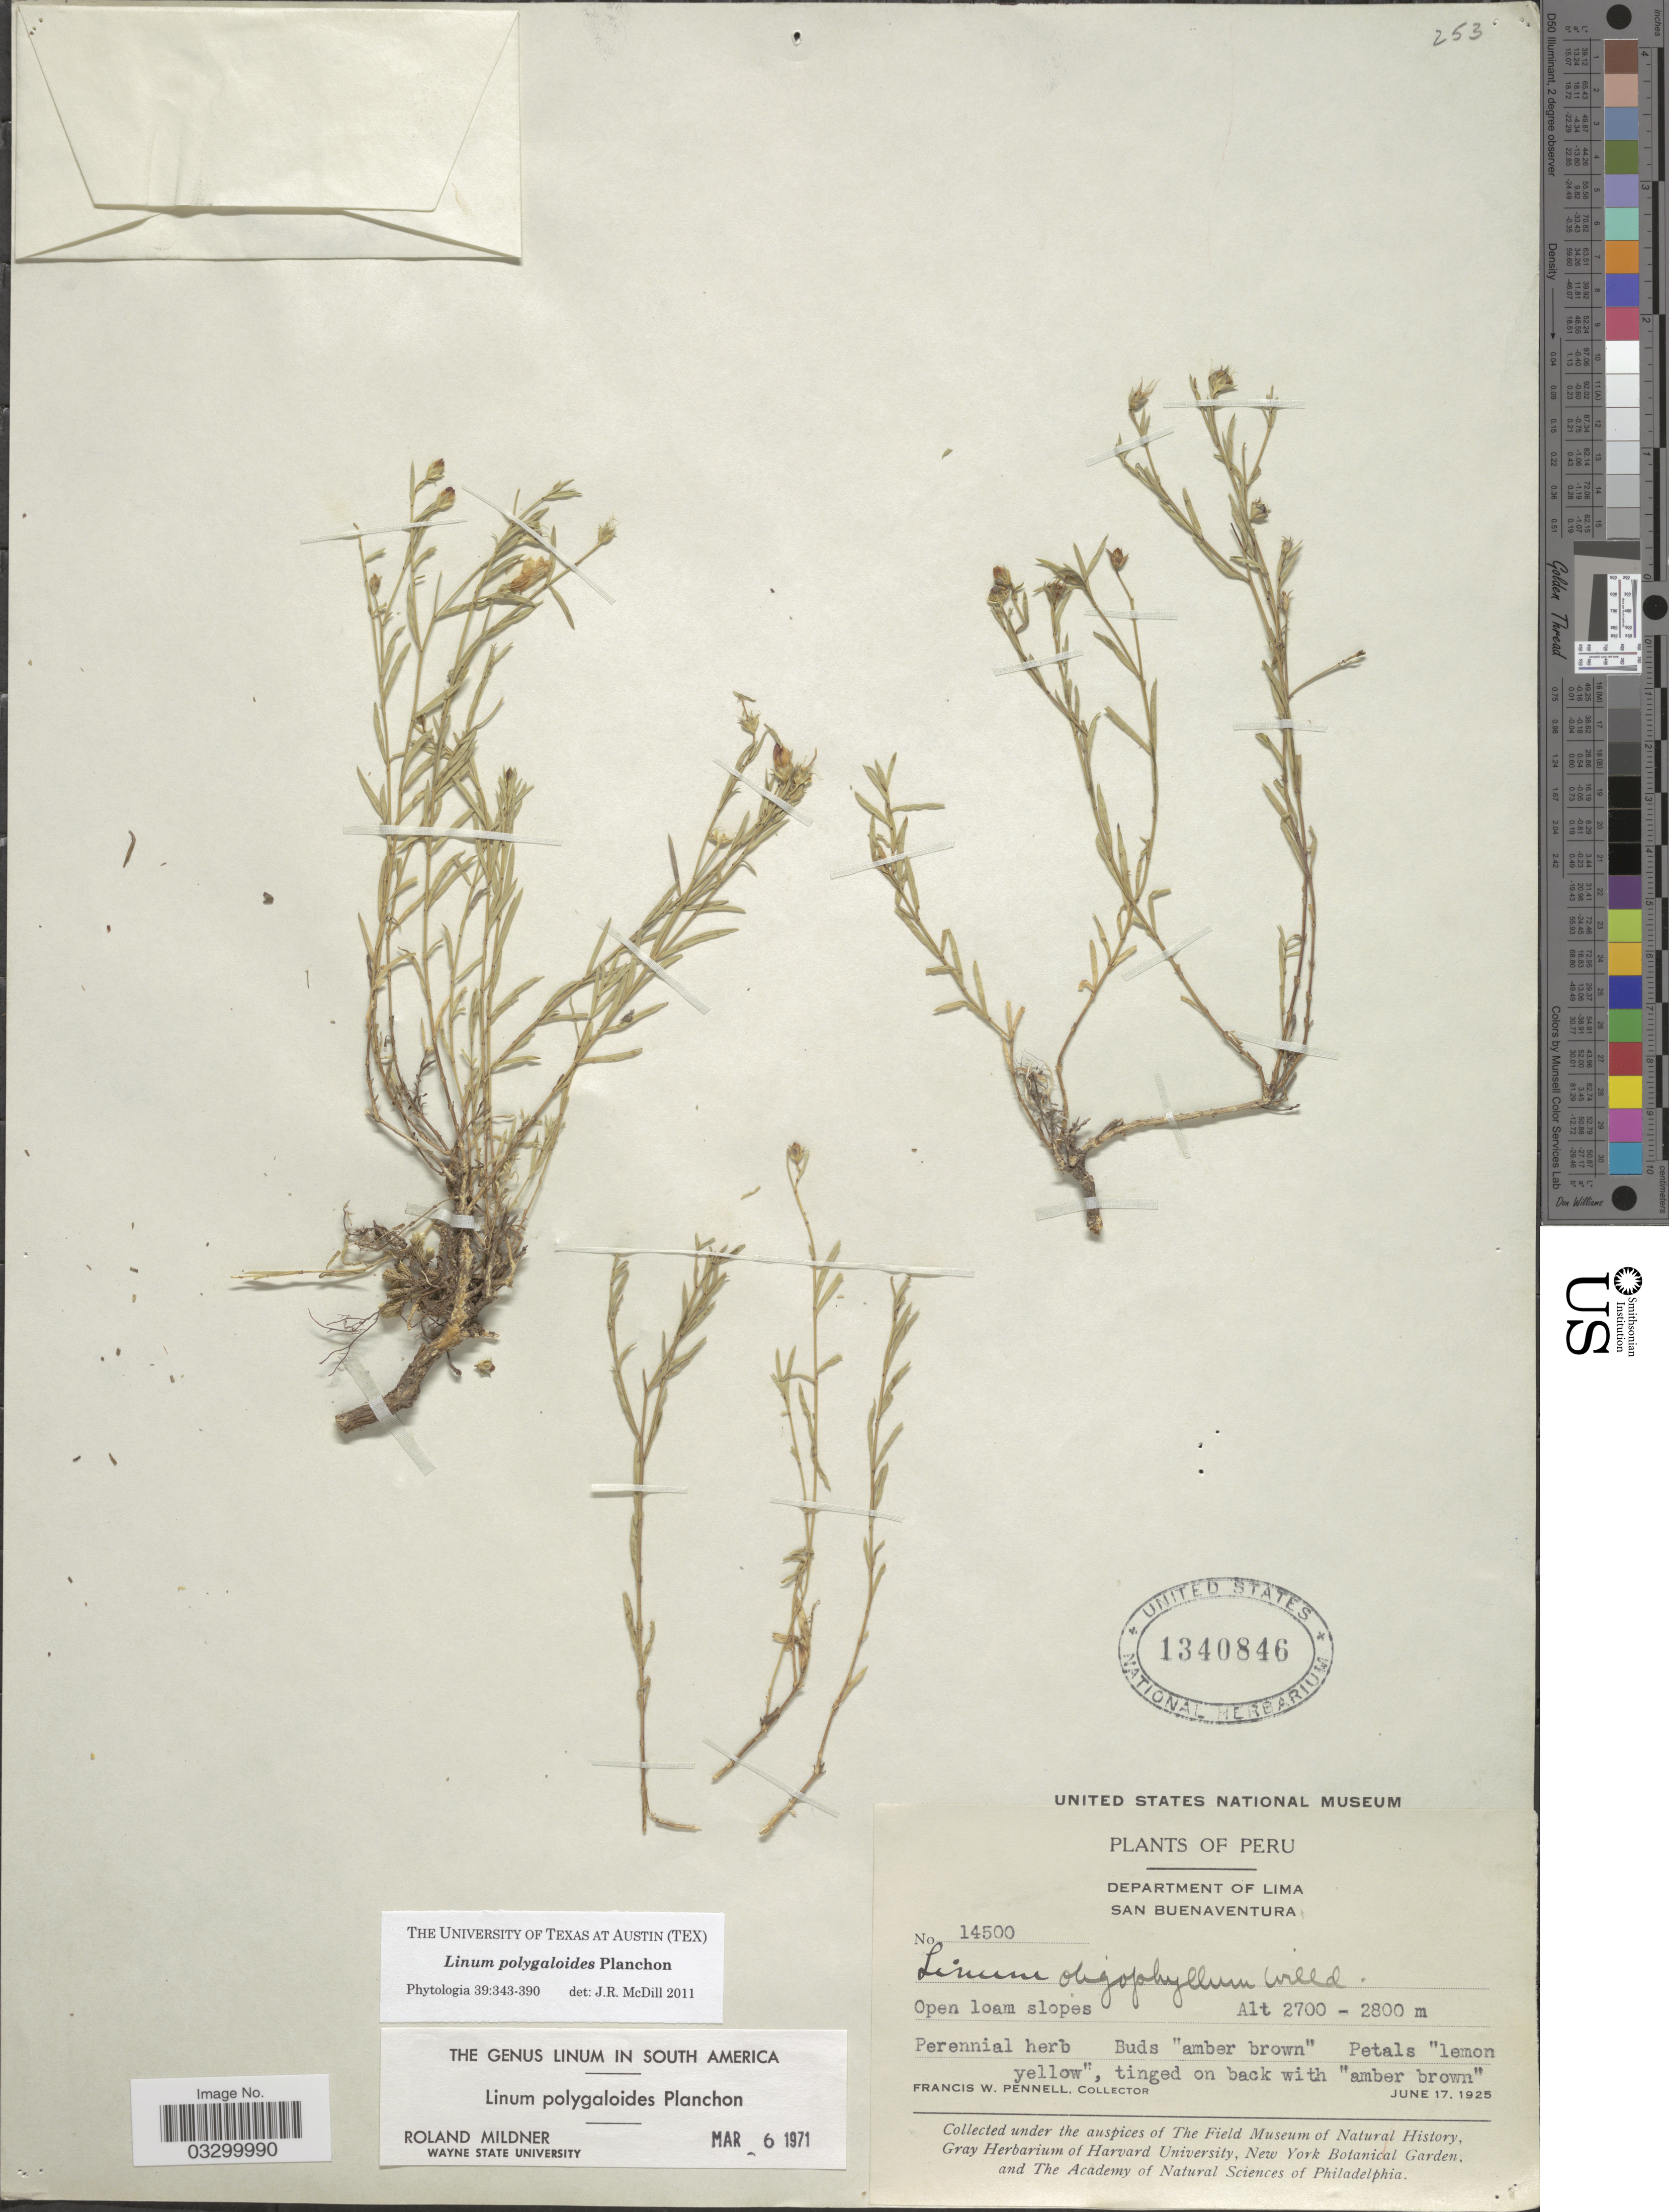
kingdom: Plantae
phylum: Tracheophyta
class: Magnoliopsida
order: Malpighiales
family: Linaceae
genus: Linum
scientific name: Linum polygaloides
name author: Planch.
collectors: F. W. Pennell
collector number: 14500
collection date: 1925-06-17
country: Peru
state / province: Lima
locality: Department of Lima. San Buenaventura.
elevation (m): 2700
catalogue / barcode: US 1340846